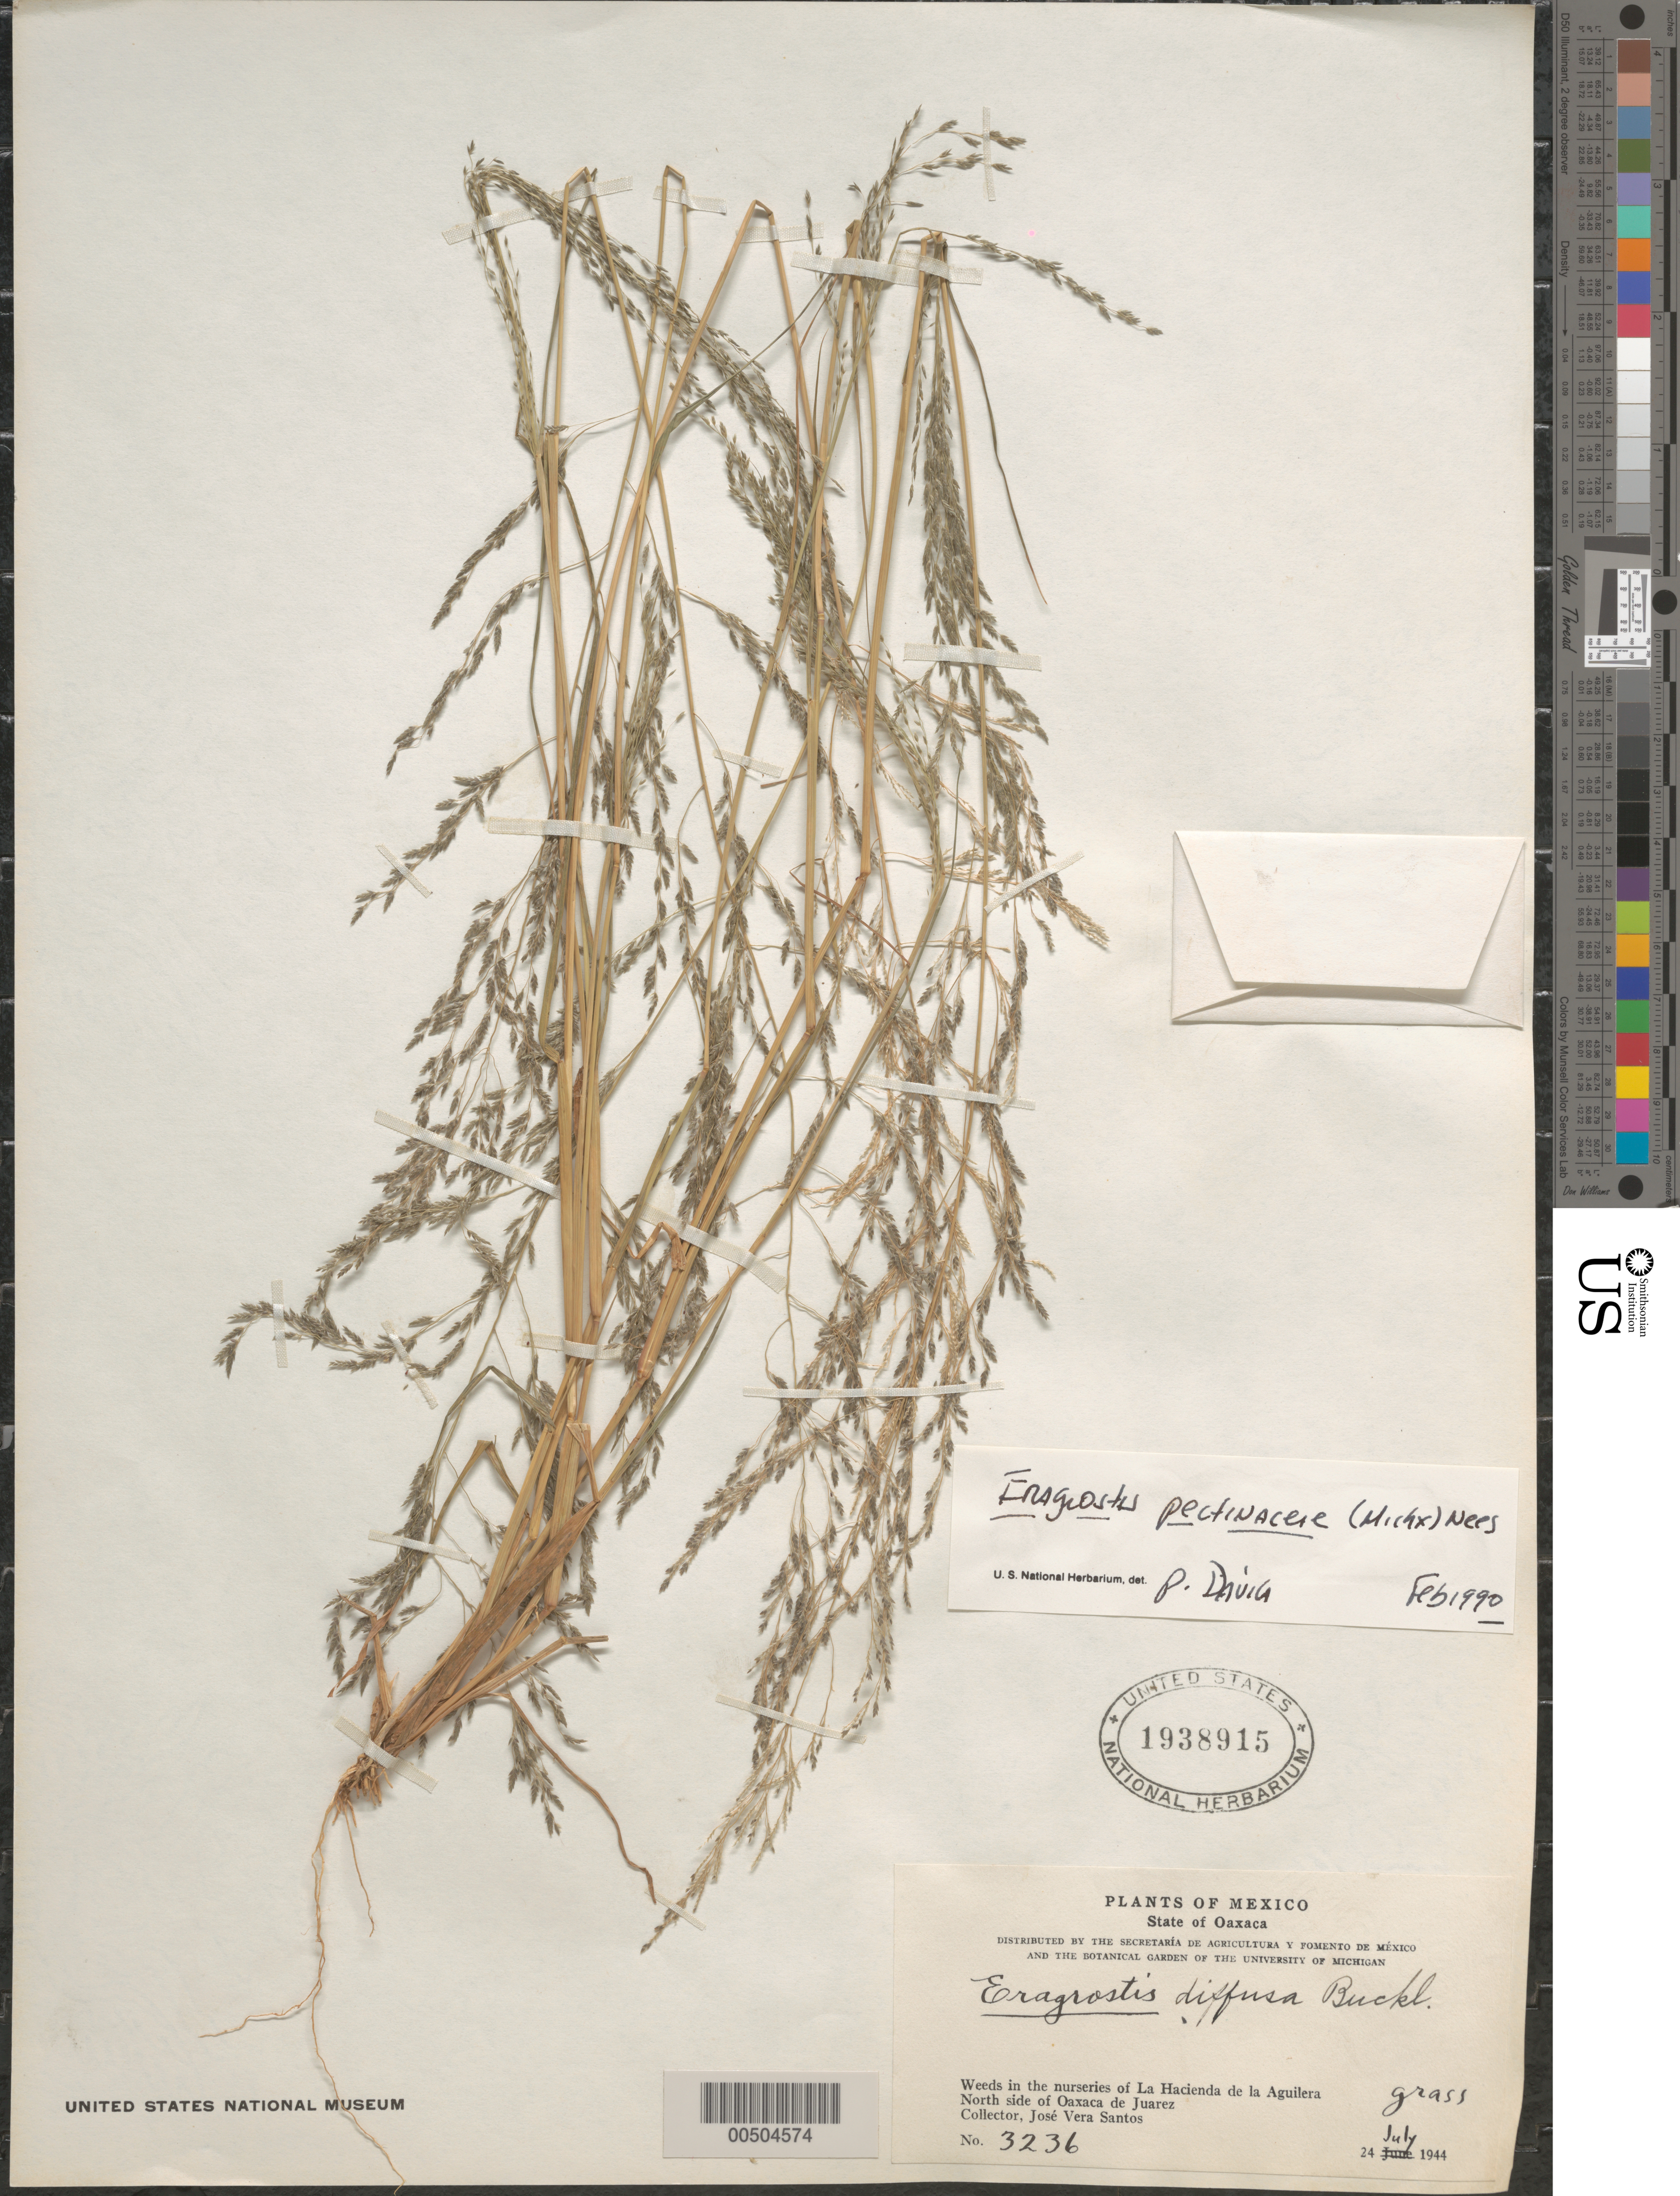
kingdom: Plantae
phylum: Tracheophyta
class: Liliopsida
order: Poales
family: Poaceae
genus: Eragrostis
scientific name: Eragrostis pectinacea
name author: (Michx.) Nees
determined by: Dávila, P. D.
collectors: J. V. Santos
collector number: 3236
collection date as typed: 24 Jul 1944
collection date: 1944-07-24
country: Mexico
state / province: Oaxaca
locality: Nurseries of La Hacienda de la Aguilera, N side of Oaxaca de Juarez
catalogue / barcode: US 1938915